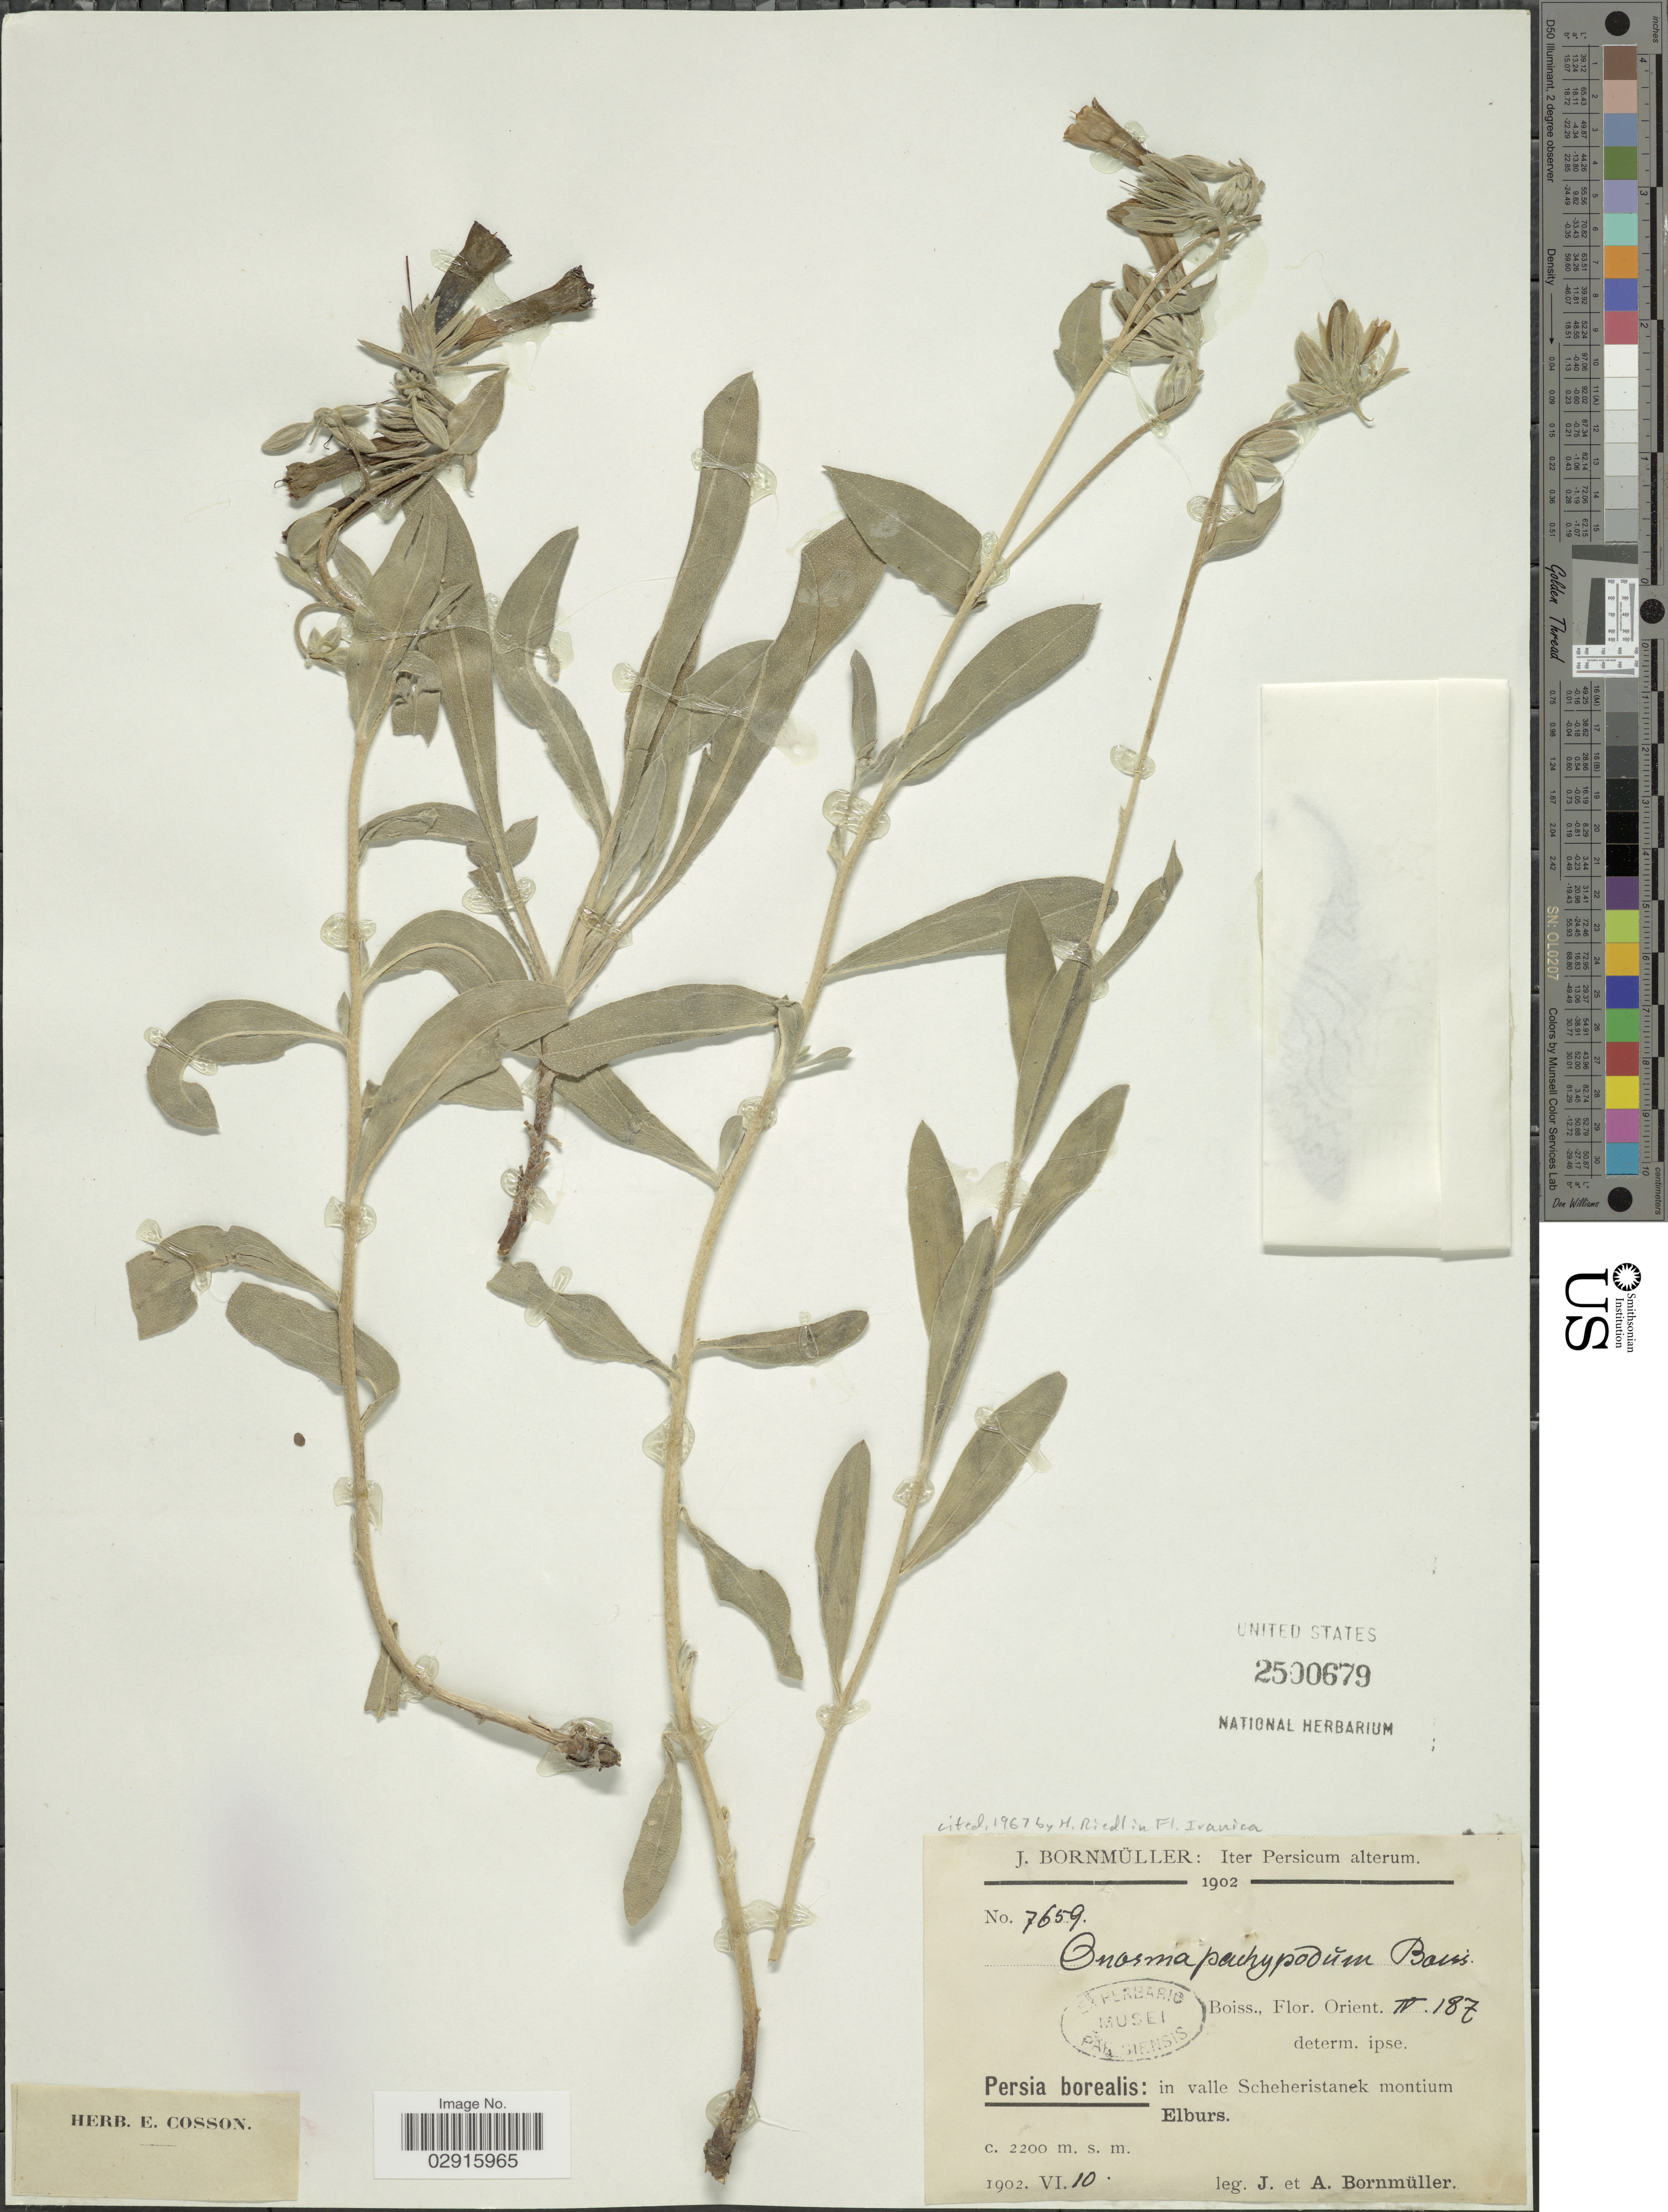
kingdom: Plantae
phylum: Tracheophyta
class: Magnoliopsida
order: Boraginales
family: Boraginaceae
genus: Onosma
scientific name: Onosma pachypoda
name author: Boiss.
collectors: J. Bornmüller & A. Bornmüller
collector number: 7659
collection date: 1902-06-10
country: Iran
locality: Persia borealis, in valle Scheheristanek montium Elburs.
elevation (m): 2200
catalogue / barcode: US 2500679